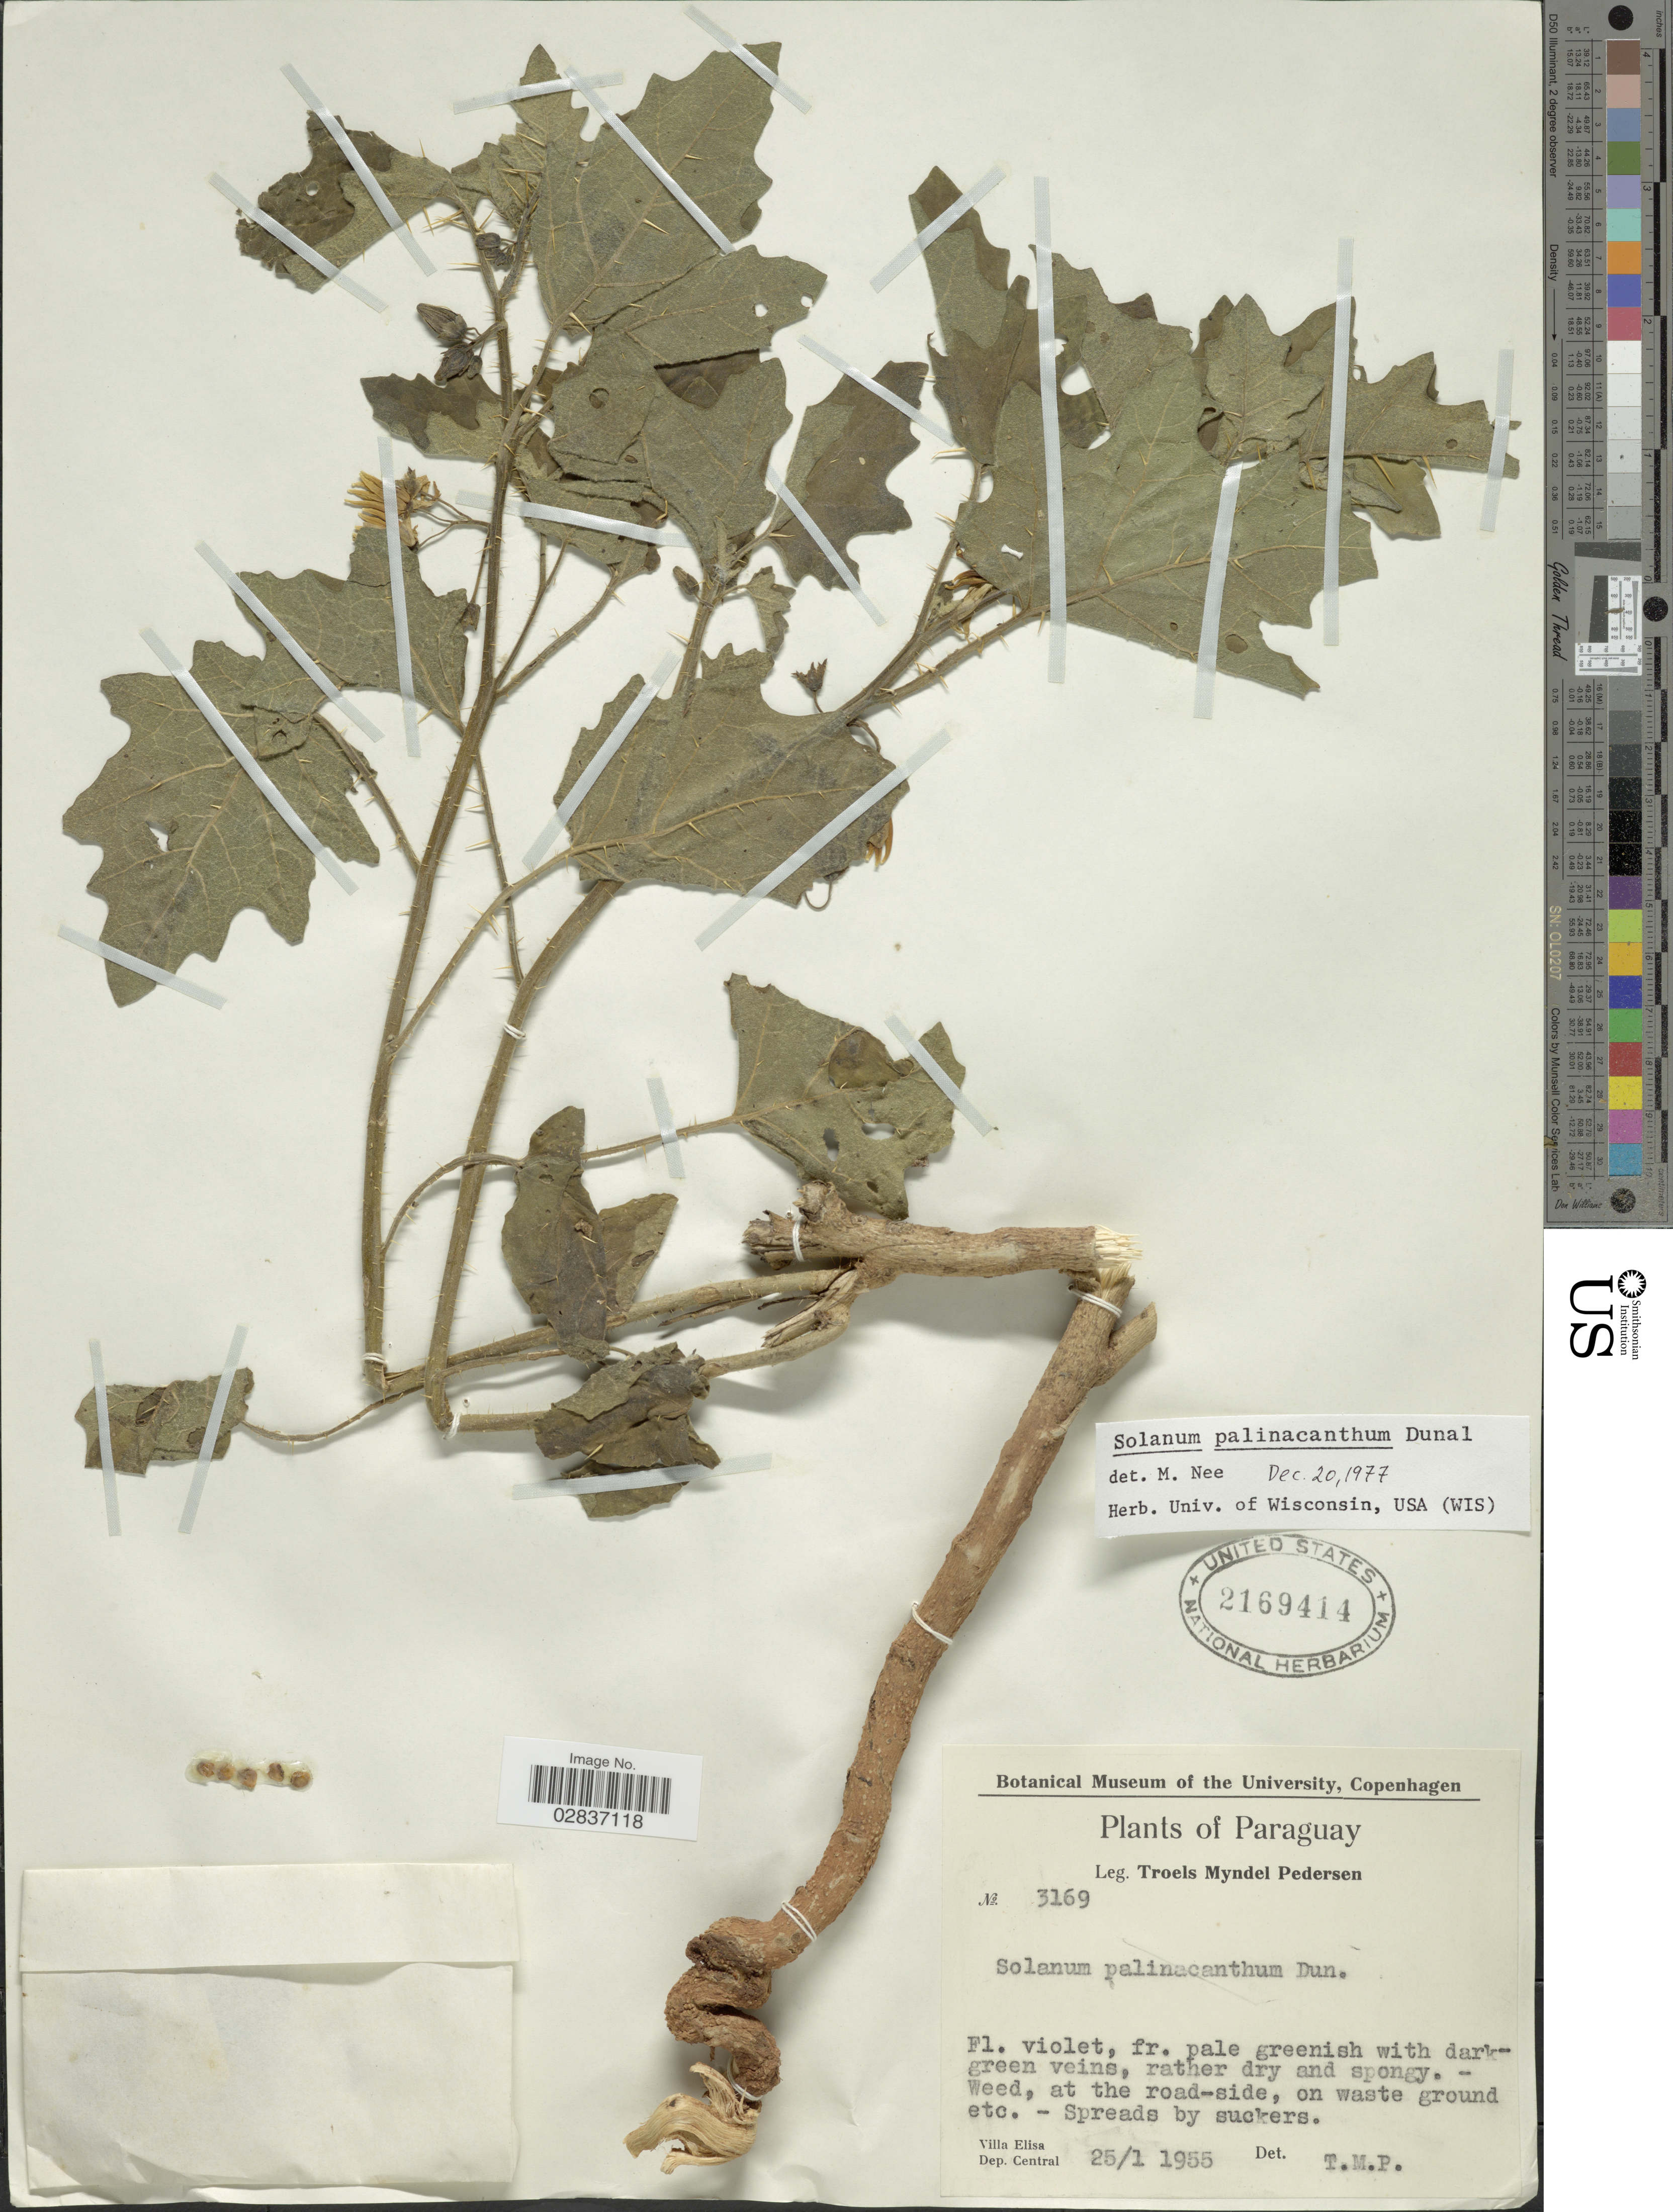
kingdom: Plantae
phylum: Tracheophyta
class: Magnoliopsida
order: Solanales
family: Solanaceae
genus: Solanum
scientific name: Solanum palinacanthum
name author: Dunal in DC.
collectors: T. Pederson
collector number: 3169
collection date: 1955-01-25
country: Paraguay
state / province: Central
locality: Villa Elisa, Dep. Central.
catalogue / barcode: US 2169414